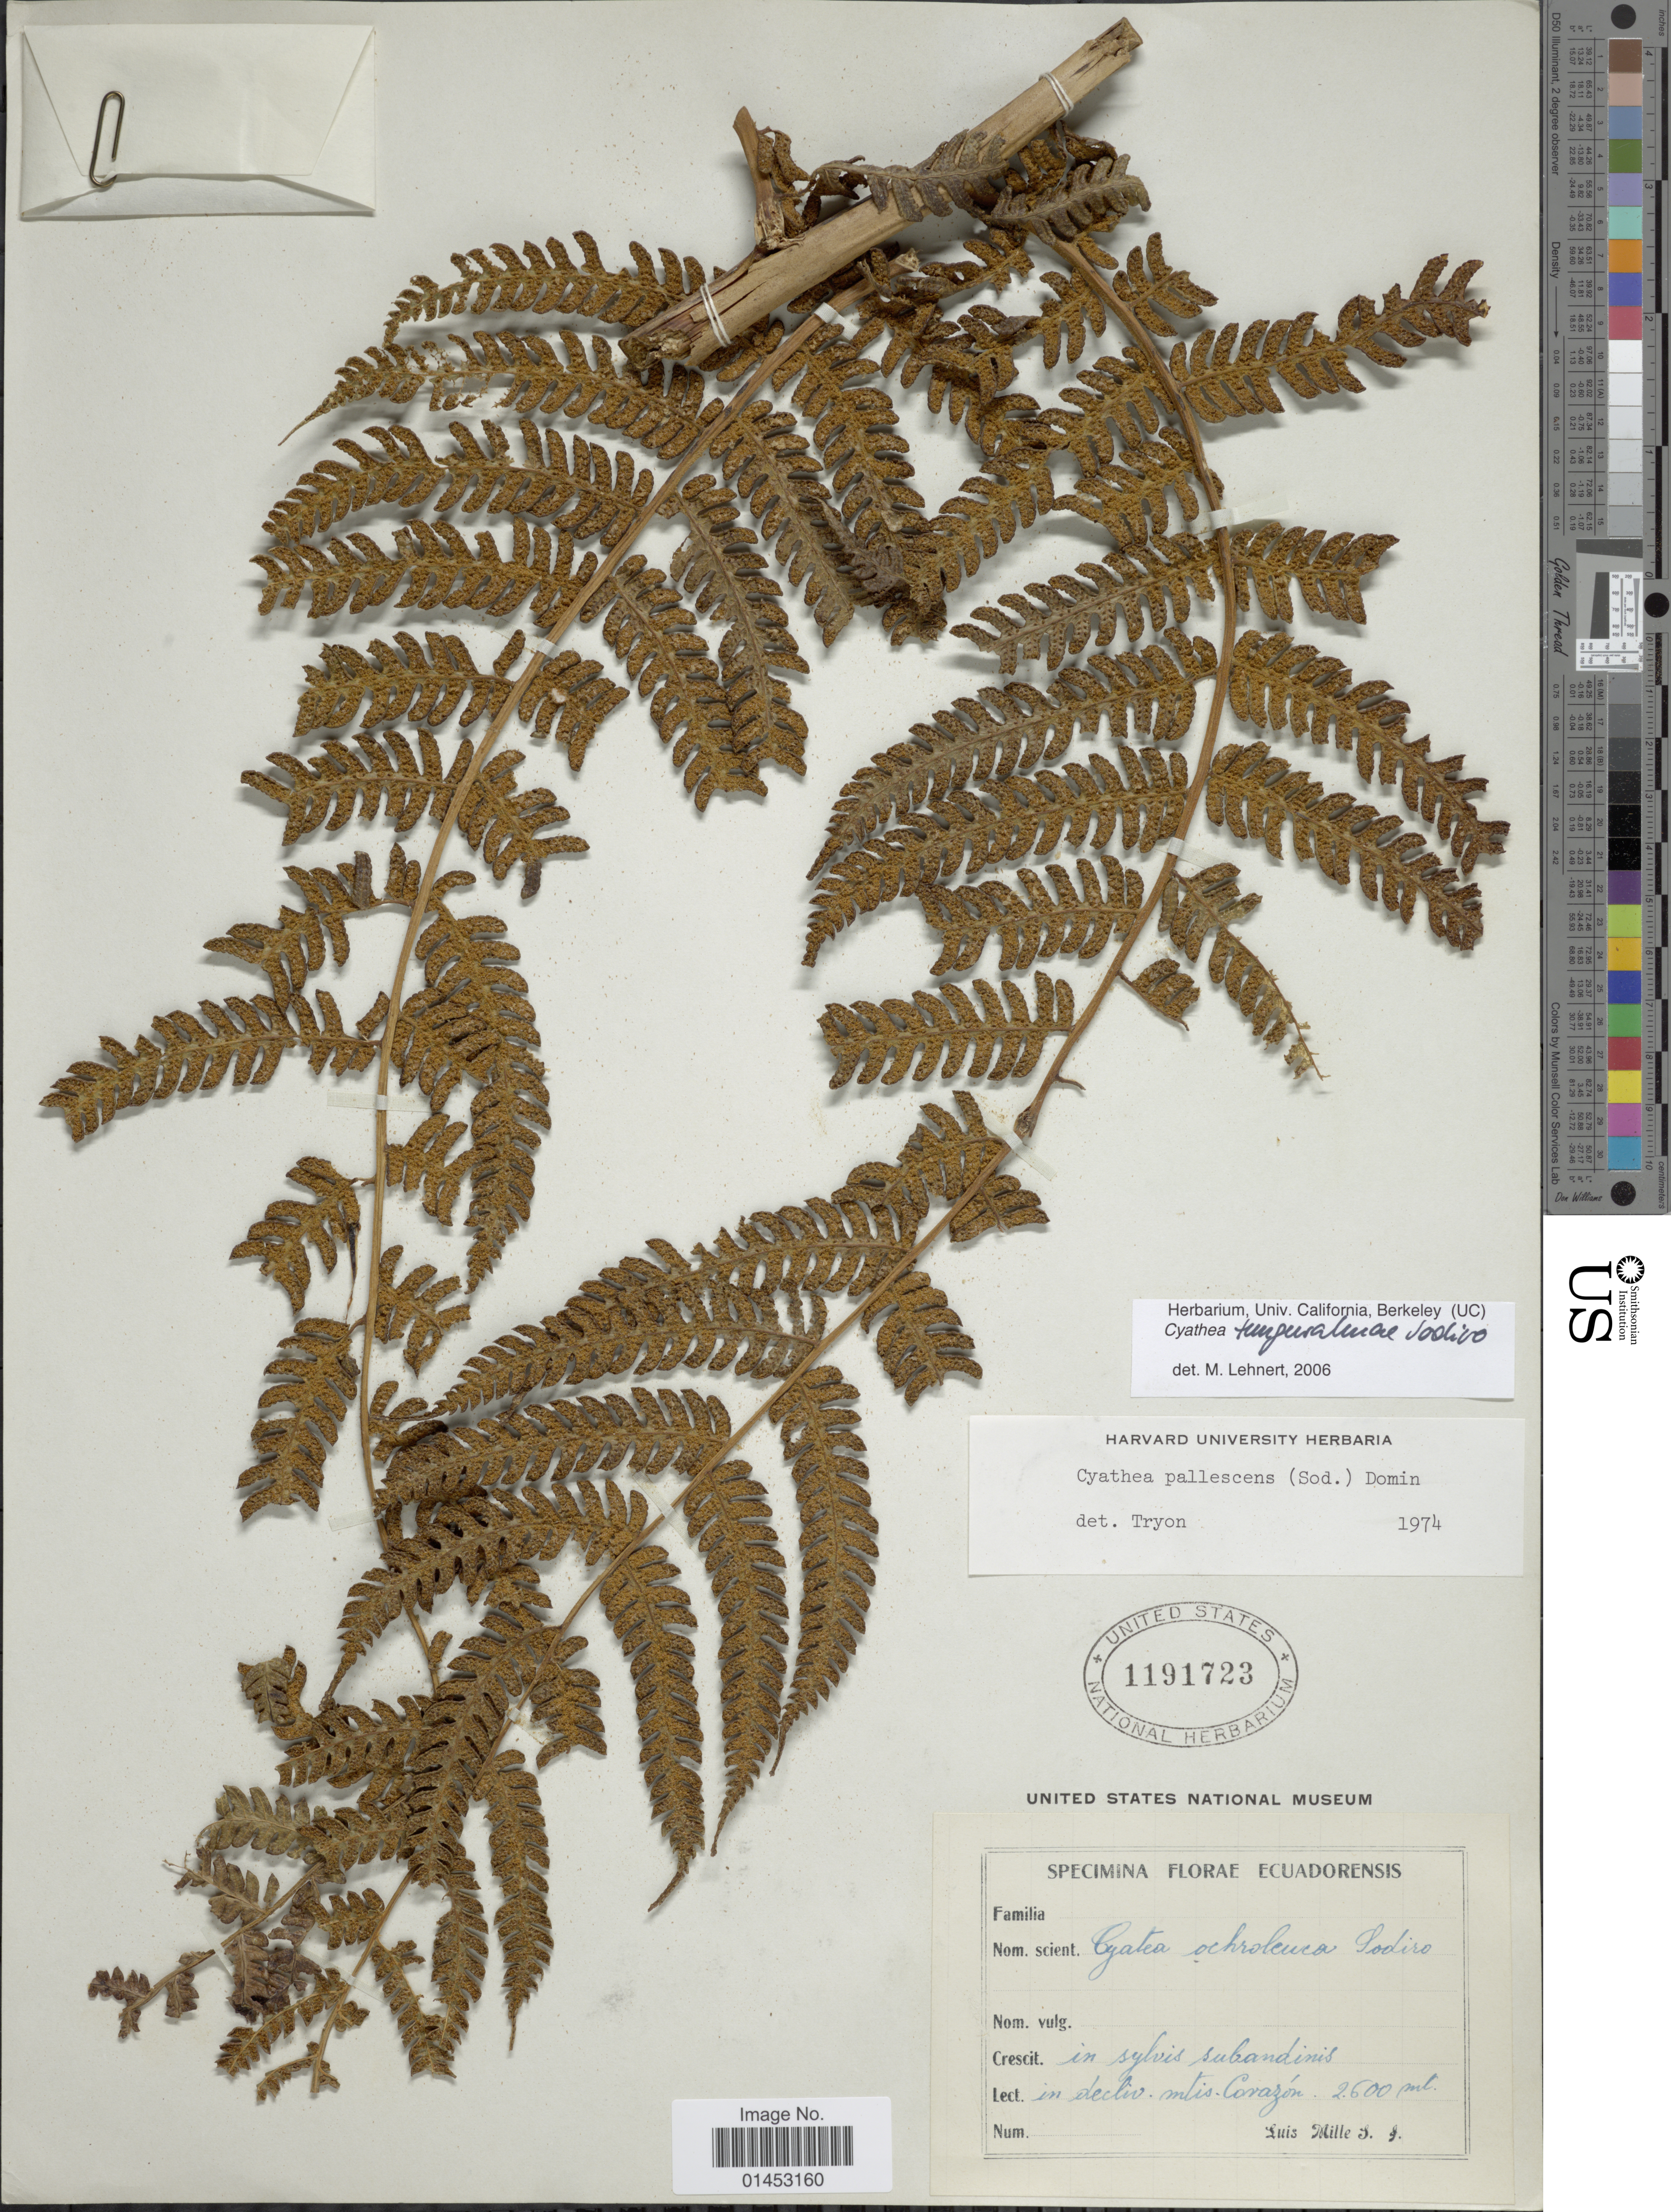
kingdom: Plantae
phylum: Tracheophyta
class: Polypodiopsida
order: Cyatheales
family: Cyatheaceae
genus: Cyathea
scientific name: Cyathea tungurahua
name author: Sodiro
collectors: L. Mille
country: Ecuador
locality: in sylvis subaudinis, in decliv. mtis Corazon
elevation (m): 2600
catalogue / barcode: US 1191723